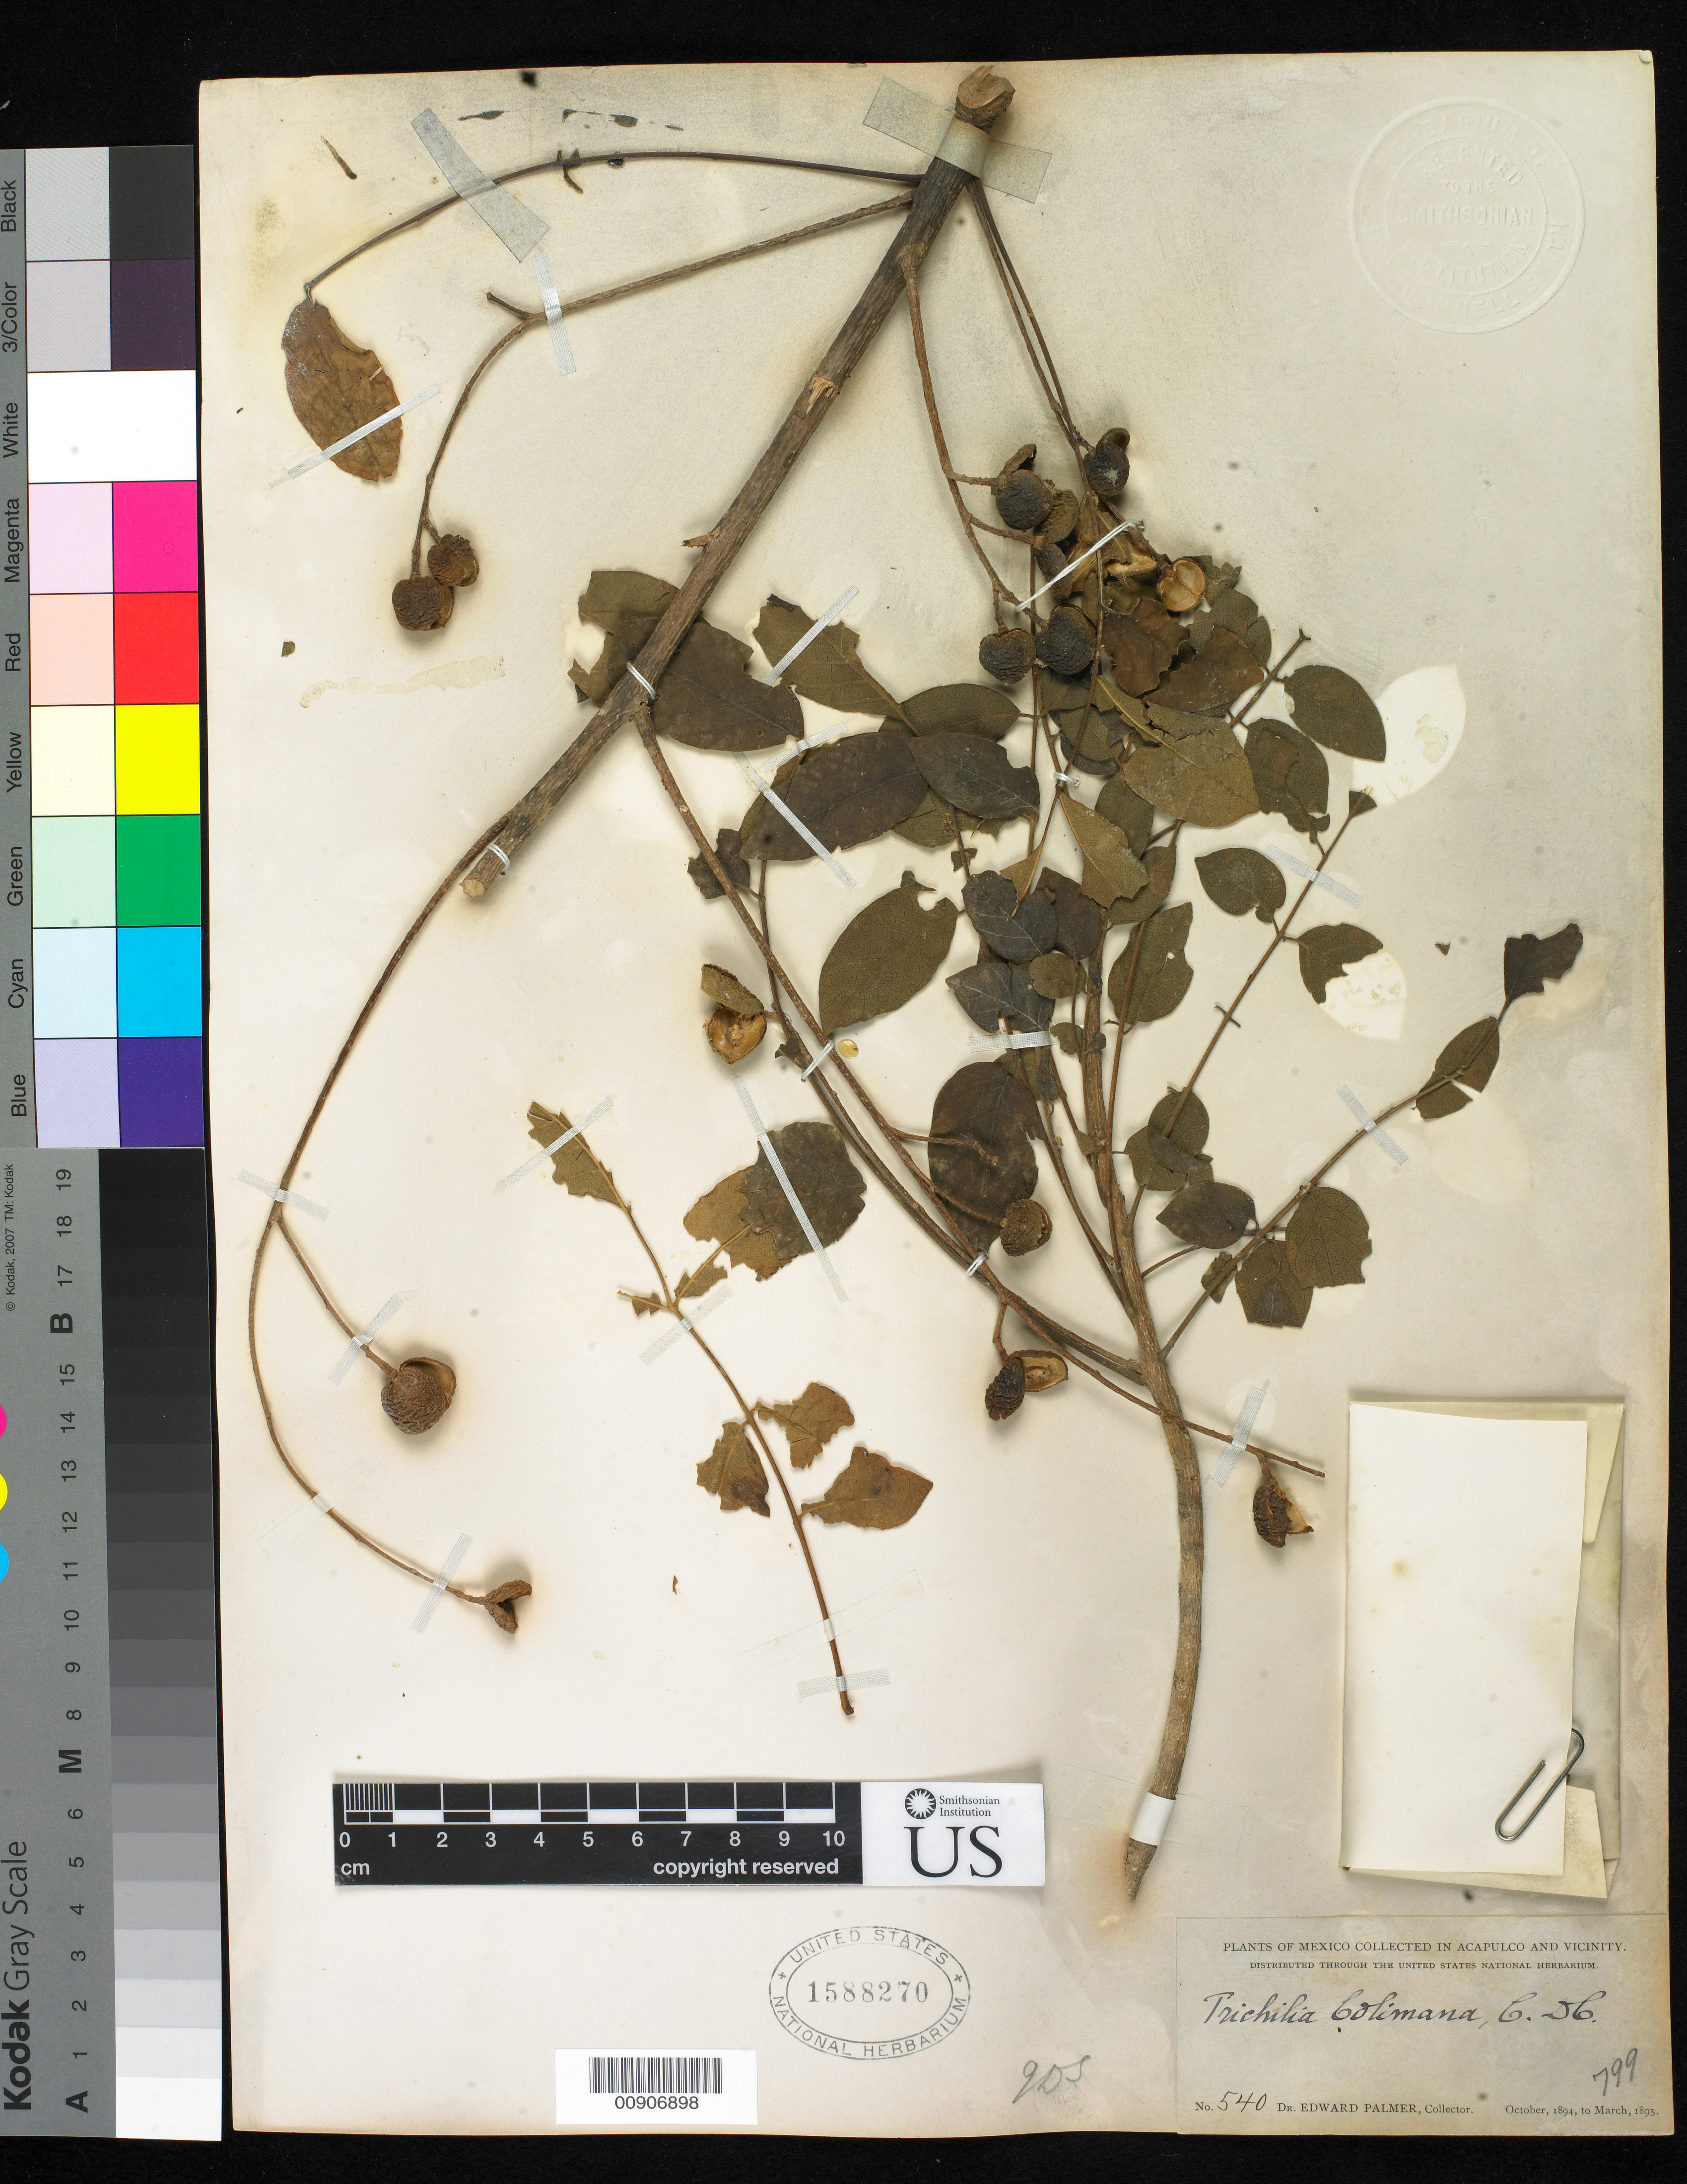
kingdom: Plantae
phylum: Tracheophyta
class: Magnoliopsida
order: Sapindales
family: Meliaceae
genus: Trichilia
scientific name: Trichilia colimana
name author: C. DC.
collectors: E. Palmer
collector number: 540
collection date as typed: Oct 1894 to -- Mar 1895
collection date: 1894-10/1895-03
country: Mexico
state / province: Guerrero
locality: Acapulco, Guerrero and vicinity.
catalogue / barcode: US 1588270